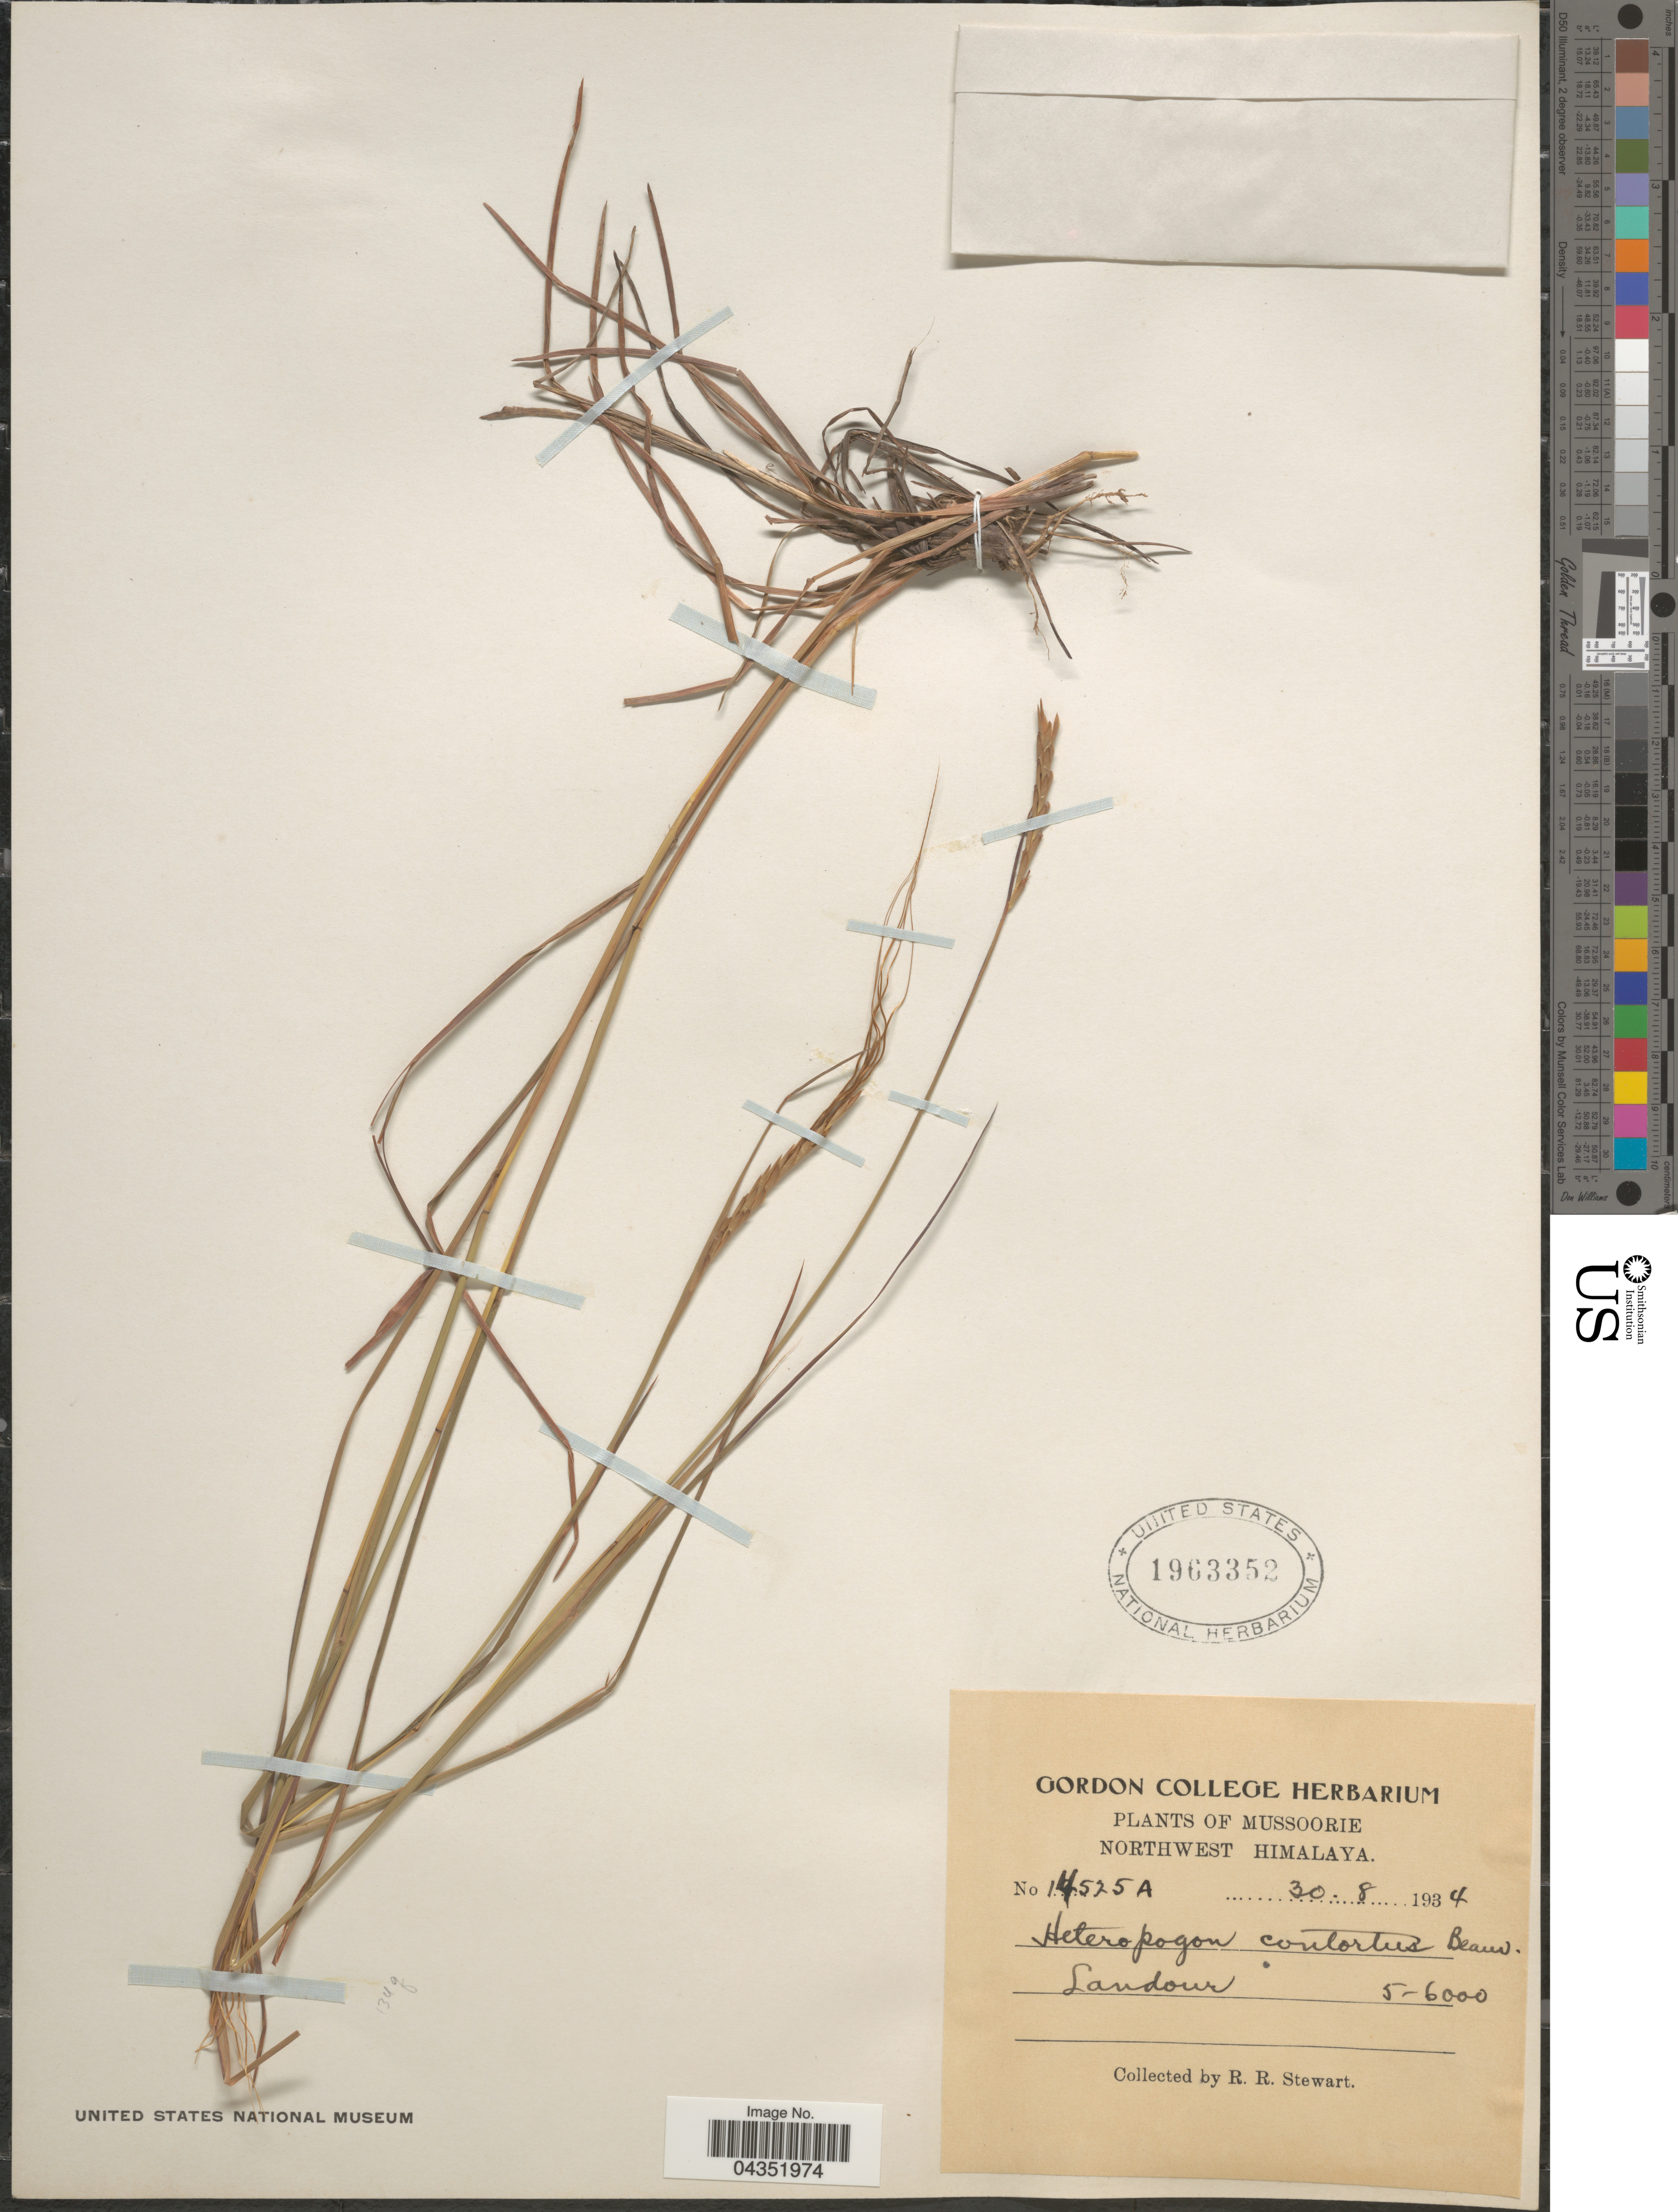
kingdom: Plantae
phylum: Tracheophyta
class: Liliopsida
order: Poales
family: Poaceae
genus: Heteropogon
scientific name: Heteropogon contortus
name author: (L.) P. Beauv. ex Roem. & Schult.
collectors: R. Stewart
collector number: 14575A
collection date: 1934-08-30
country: India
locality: Mussoorie. Northwest Himalaya. Landour.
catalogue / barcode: US 1963352